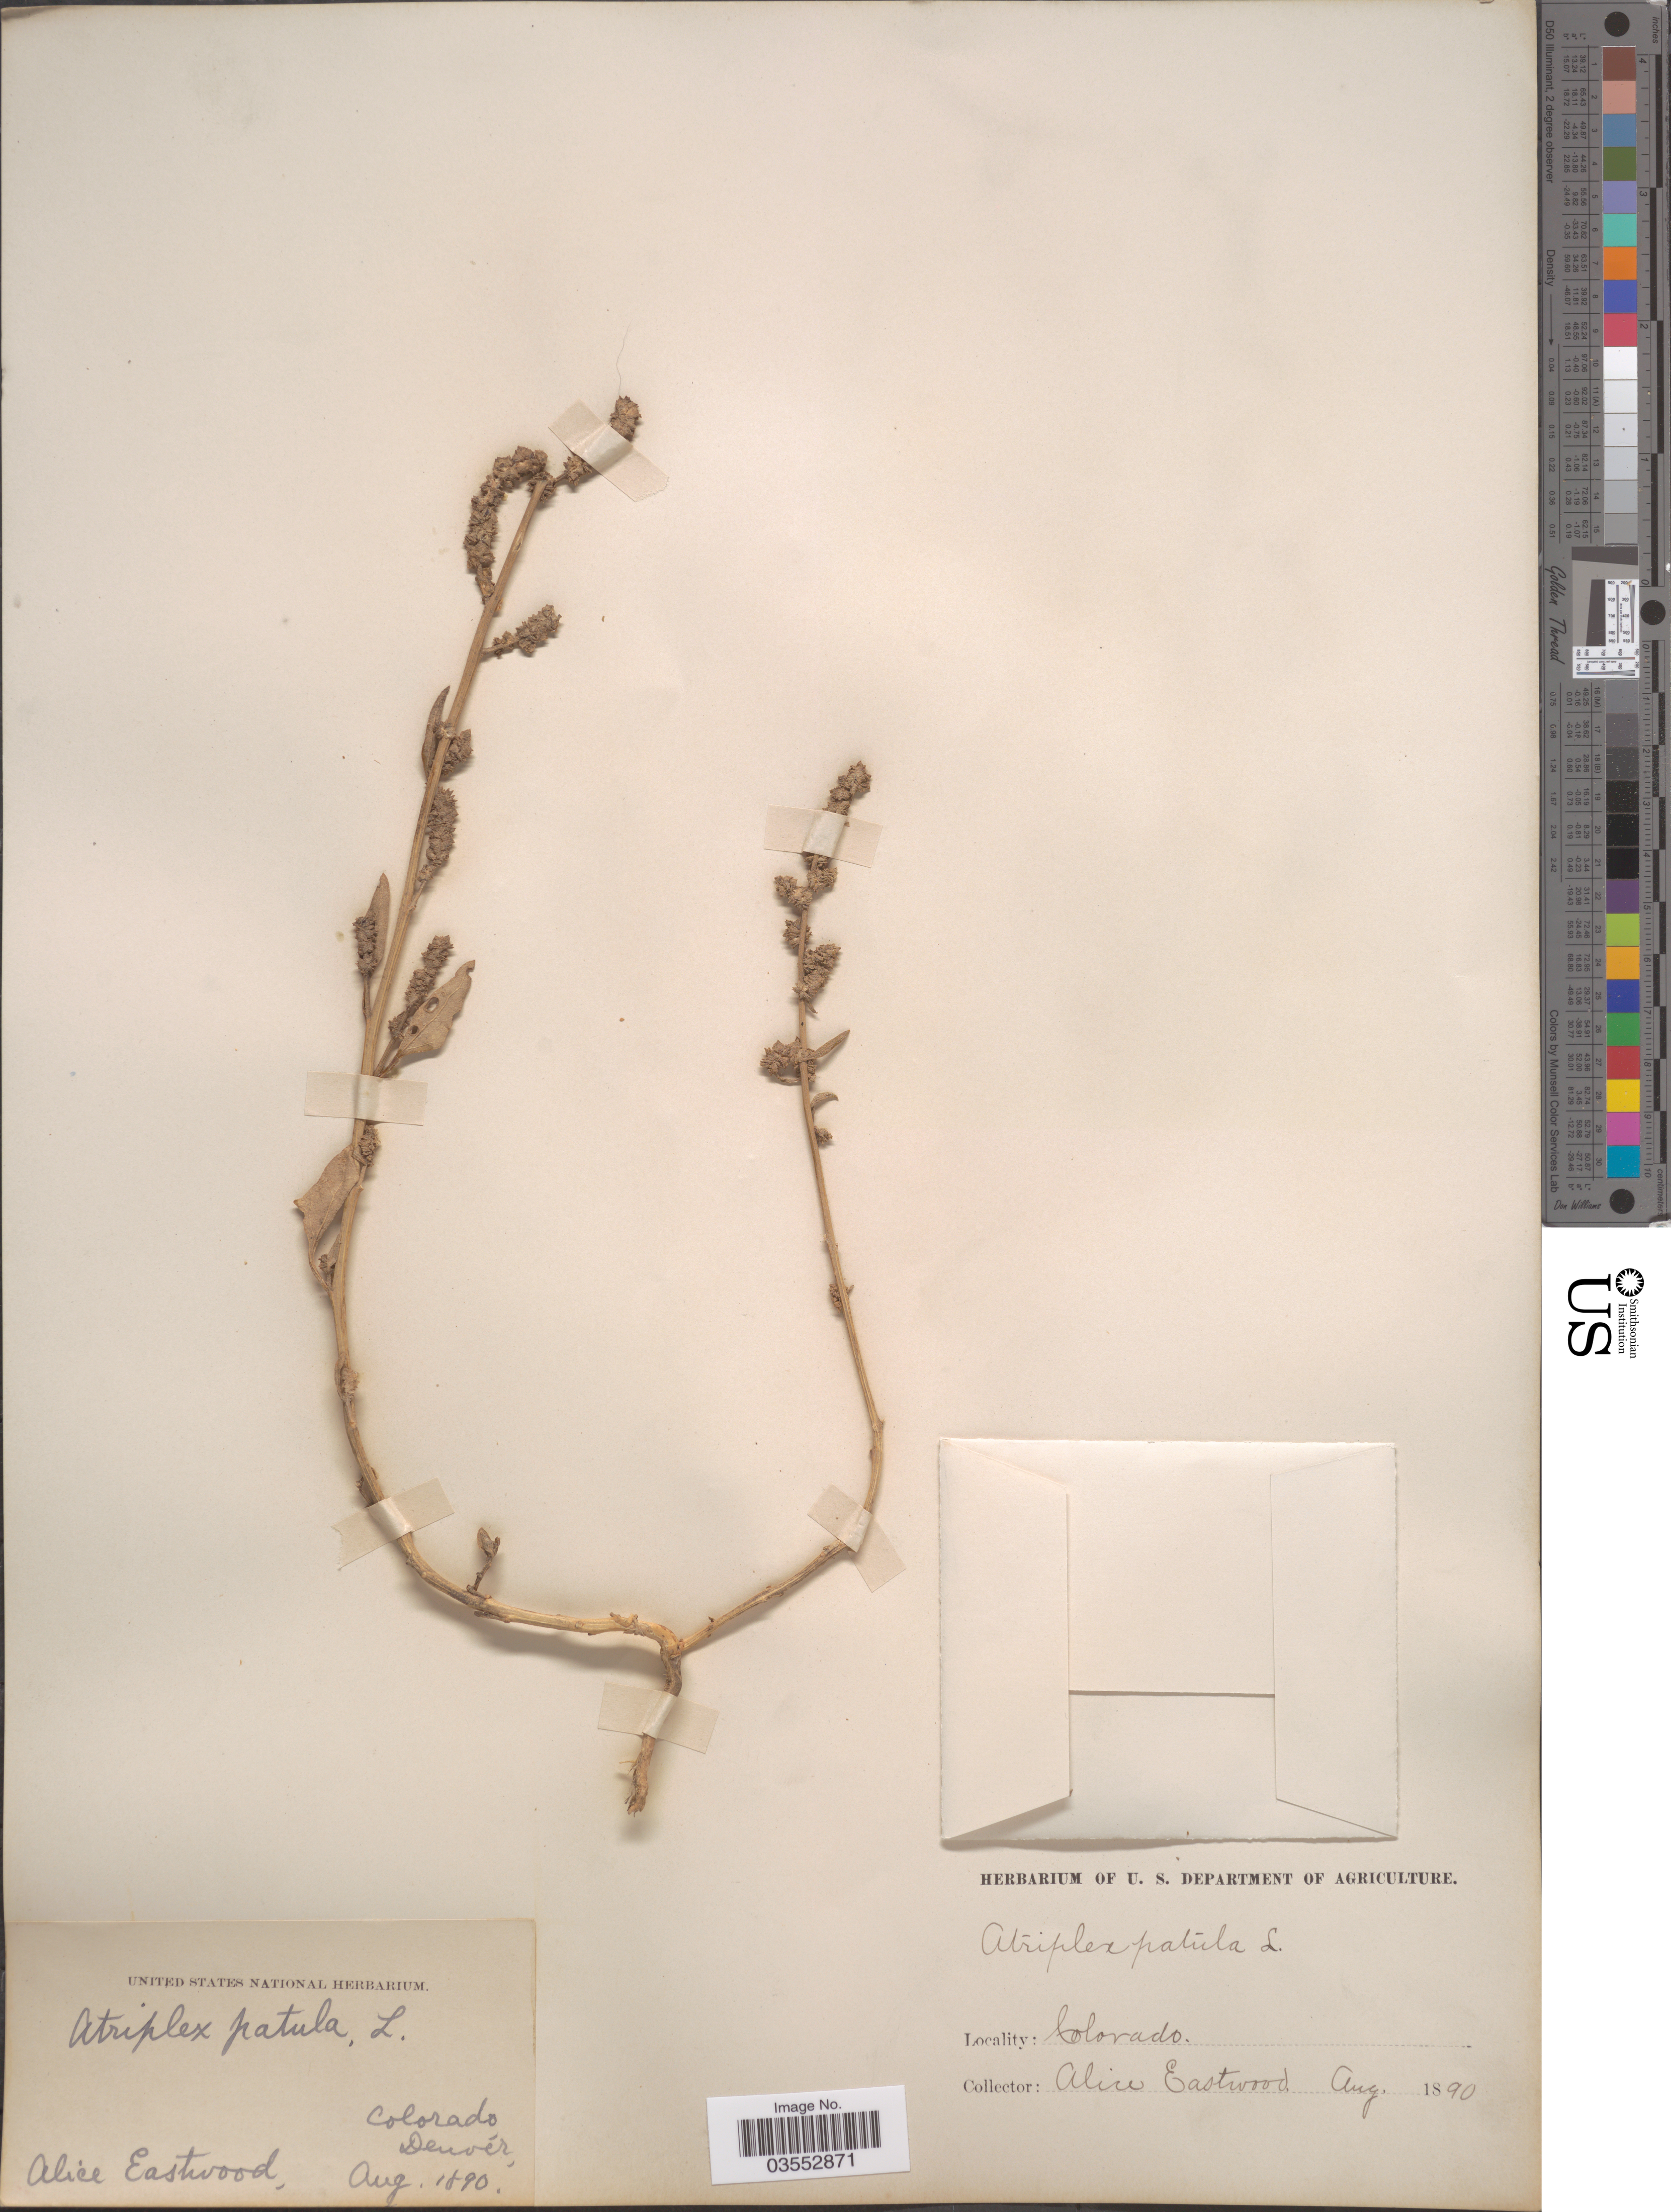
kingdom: Plantae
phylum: Tracheophyta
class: Magnoliopsida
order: Caryophyllales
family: Amaranthaceae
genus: Atriplex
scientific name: Atriplex subspicata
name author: (Nutt.) Rydb.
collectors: A. Eastwood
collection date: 1890-08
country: United States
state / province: Colorado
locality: Denver.